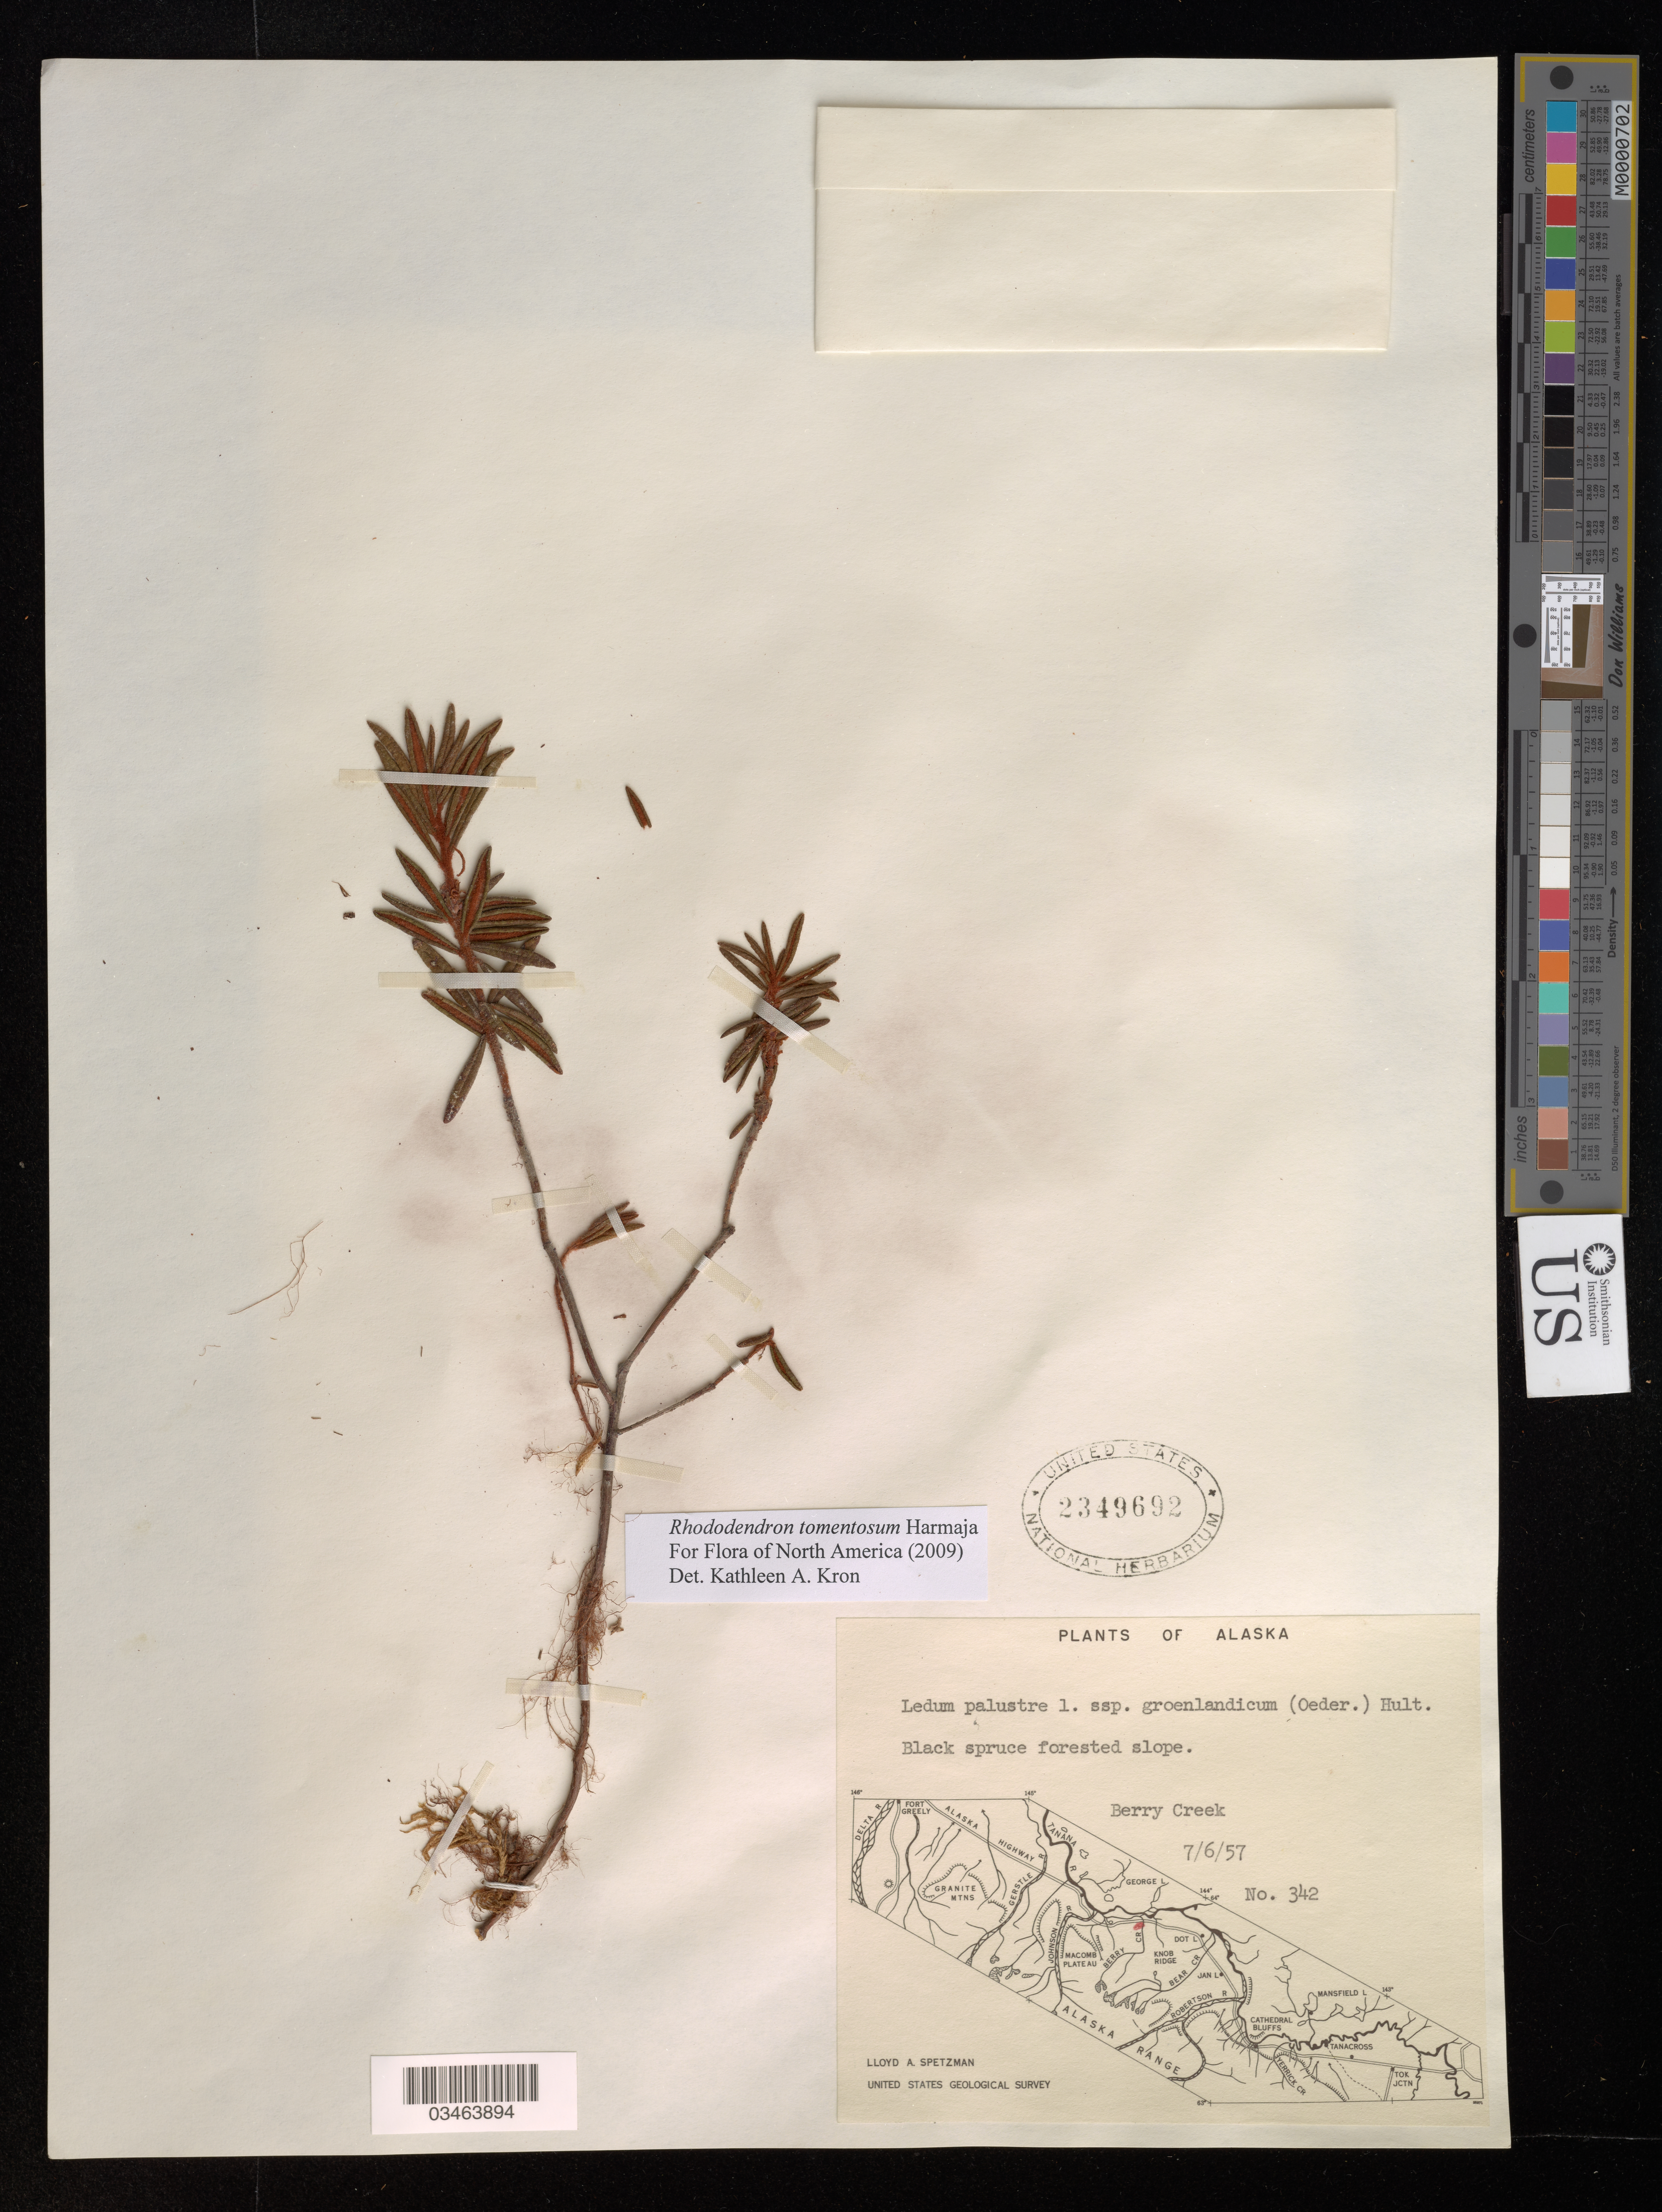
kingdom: Plantae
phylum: Tracheophyta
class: Magnoliopsida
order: Ericales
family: Ericaceae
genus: Rhododendron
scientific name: Rhododendron tomentosum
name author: Harmaja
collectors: L. Spetzman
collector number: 342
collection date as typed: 6 7 57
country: United States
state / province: Alaska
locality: Berry Creek. United States Geological Survey.?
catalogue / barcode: US 2349692